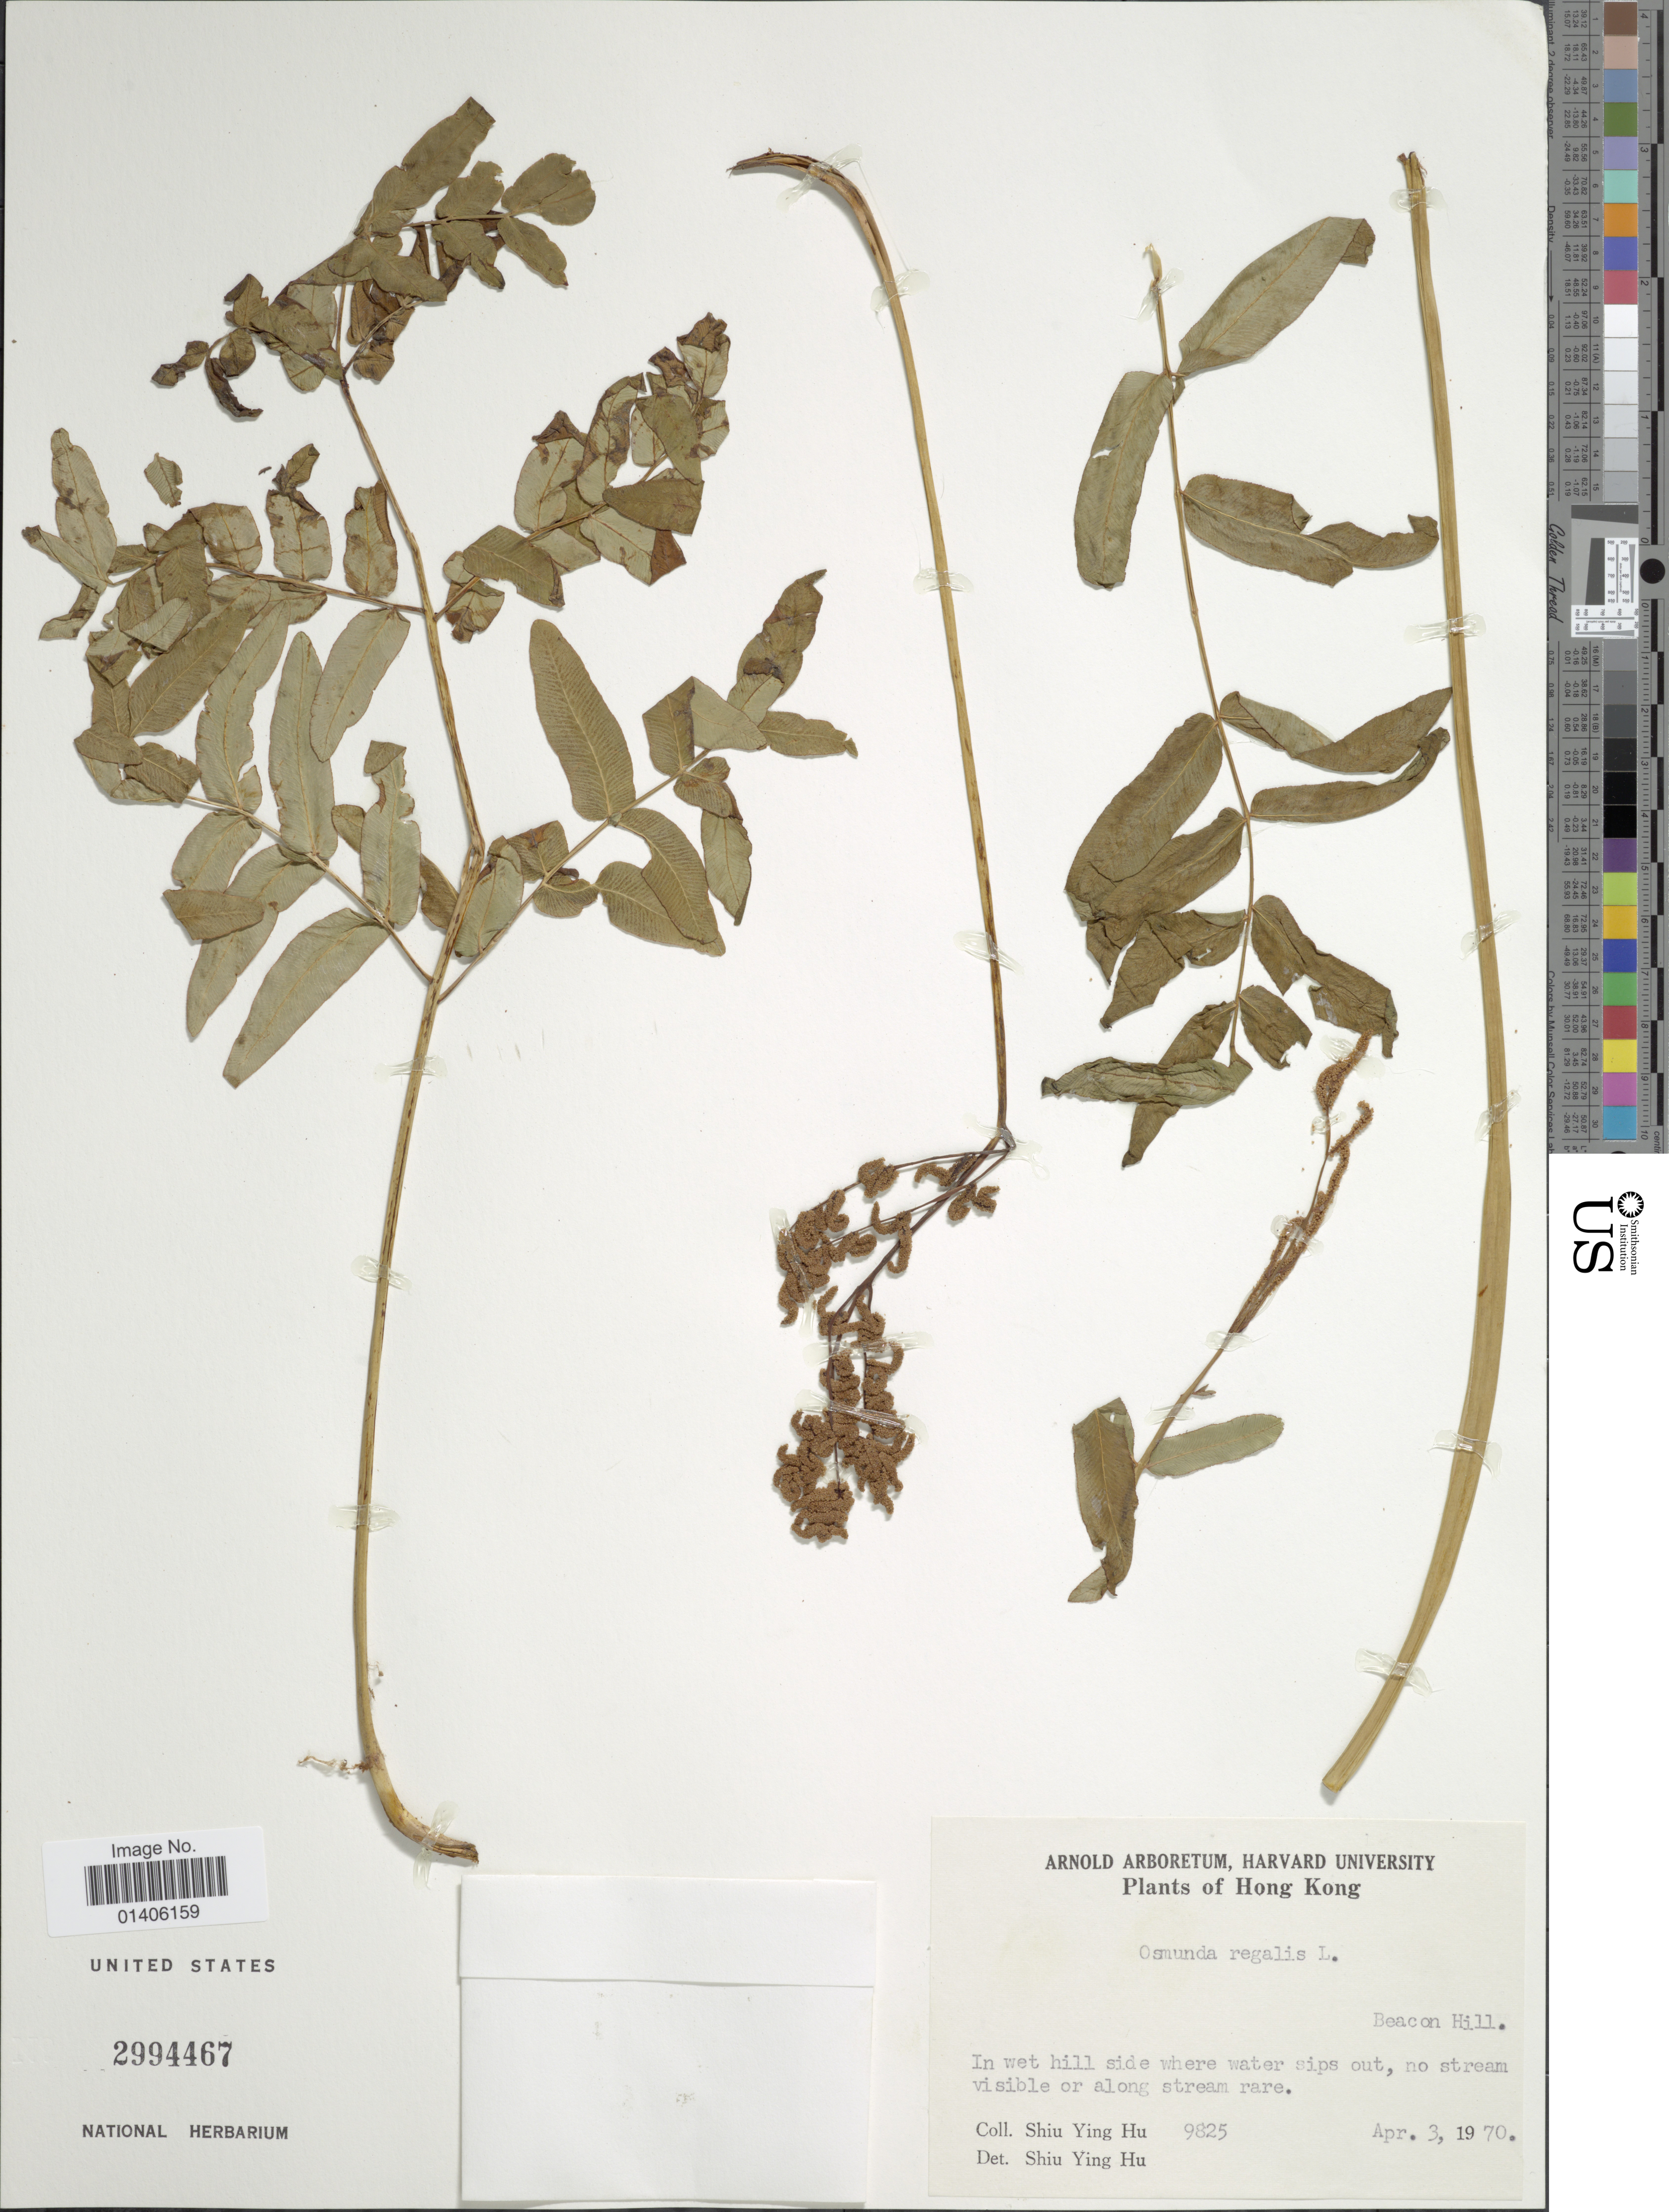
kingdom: Plantae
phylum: Tracheophyta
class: Polypodiopsida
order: Osmundales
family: Osmundaceae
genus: Osmunda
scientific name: Osmunda regalis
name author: L.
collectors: S. Y. Hu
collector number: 9825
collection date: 1970-04-03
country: China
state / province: Hong Kong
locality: In wet hill side where water sips out, no stream visible or along stream rare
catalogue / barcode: US 2994467